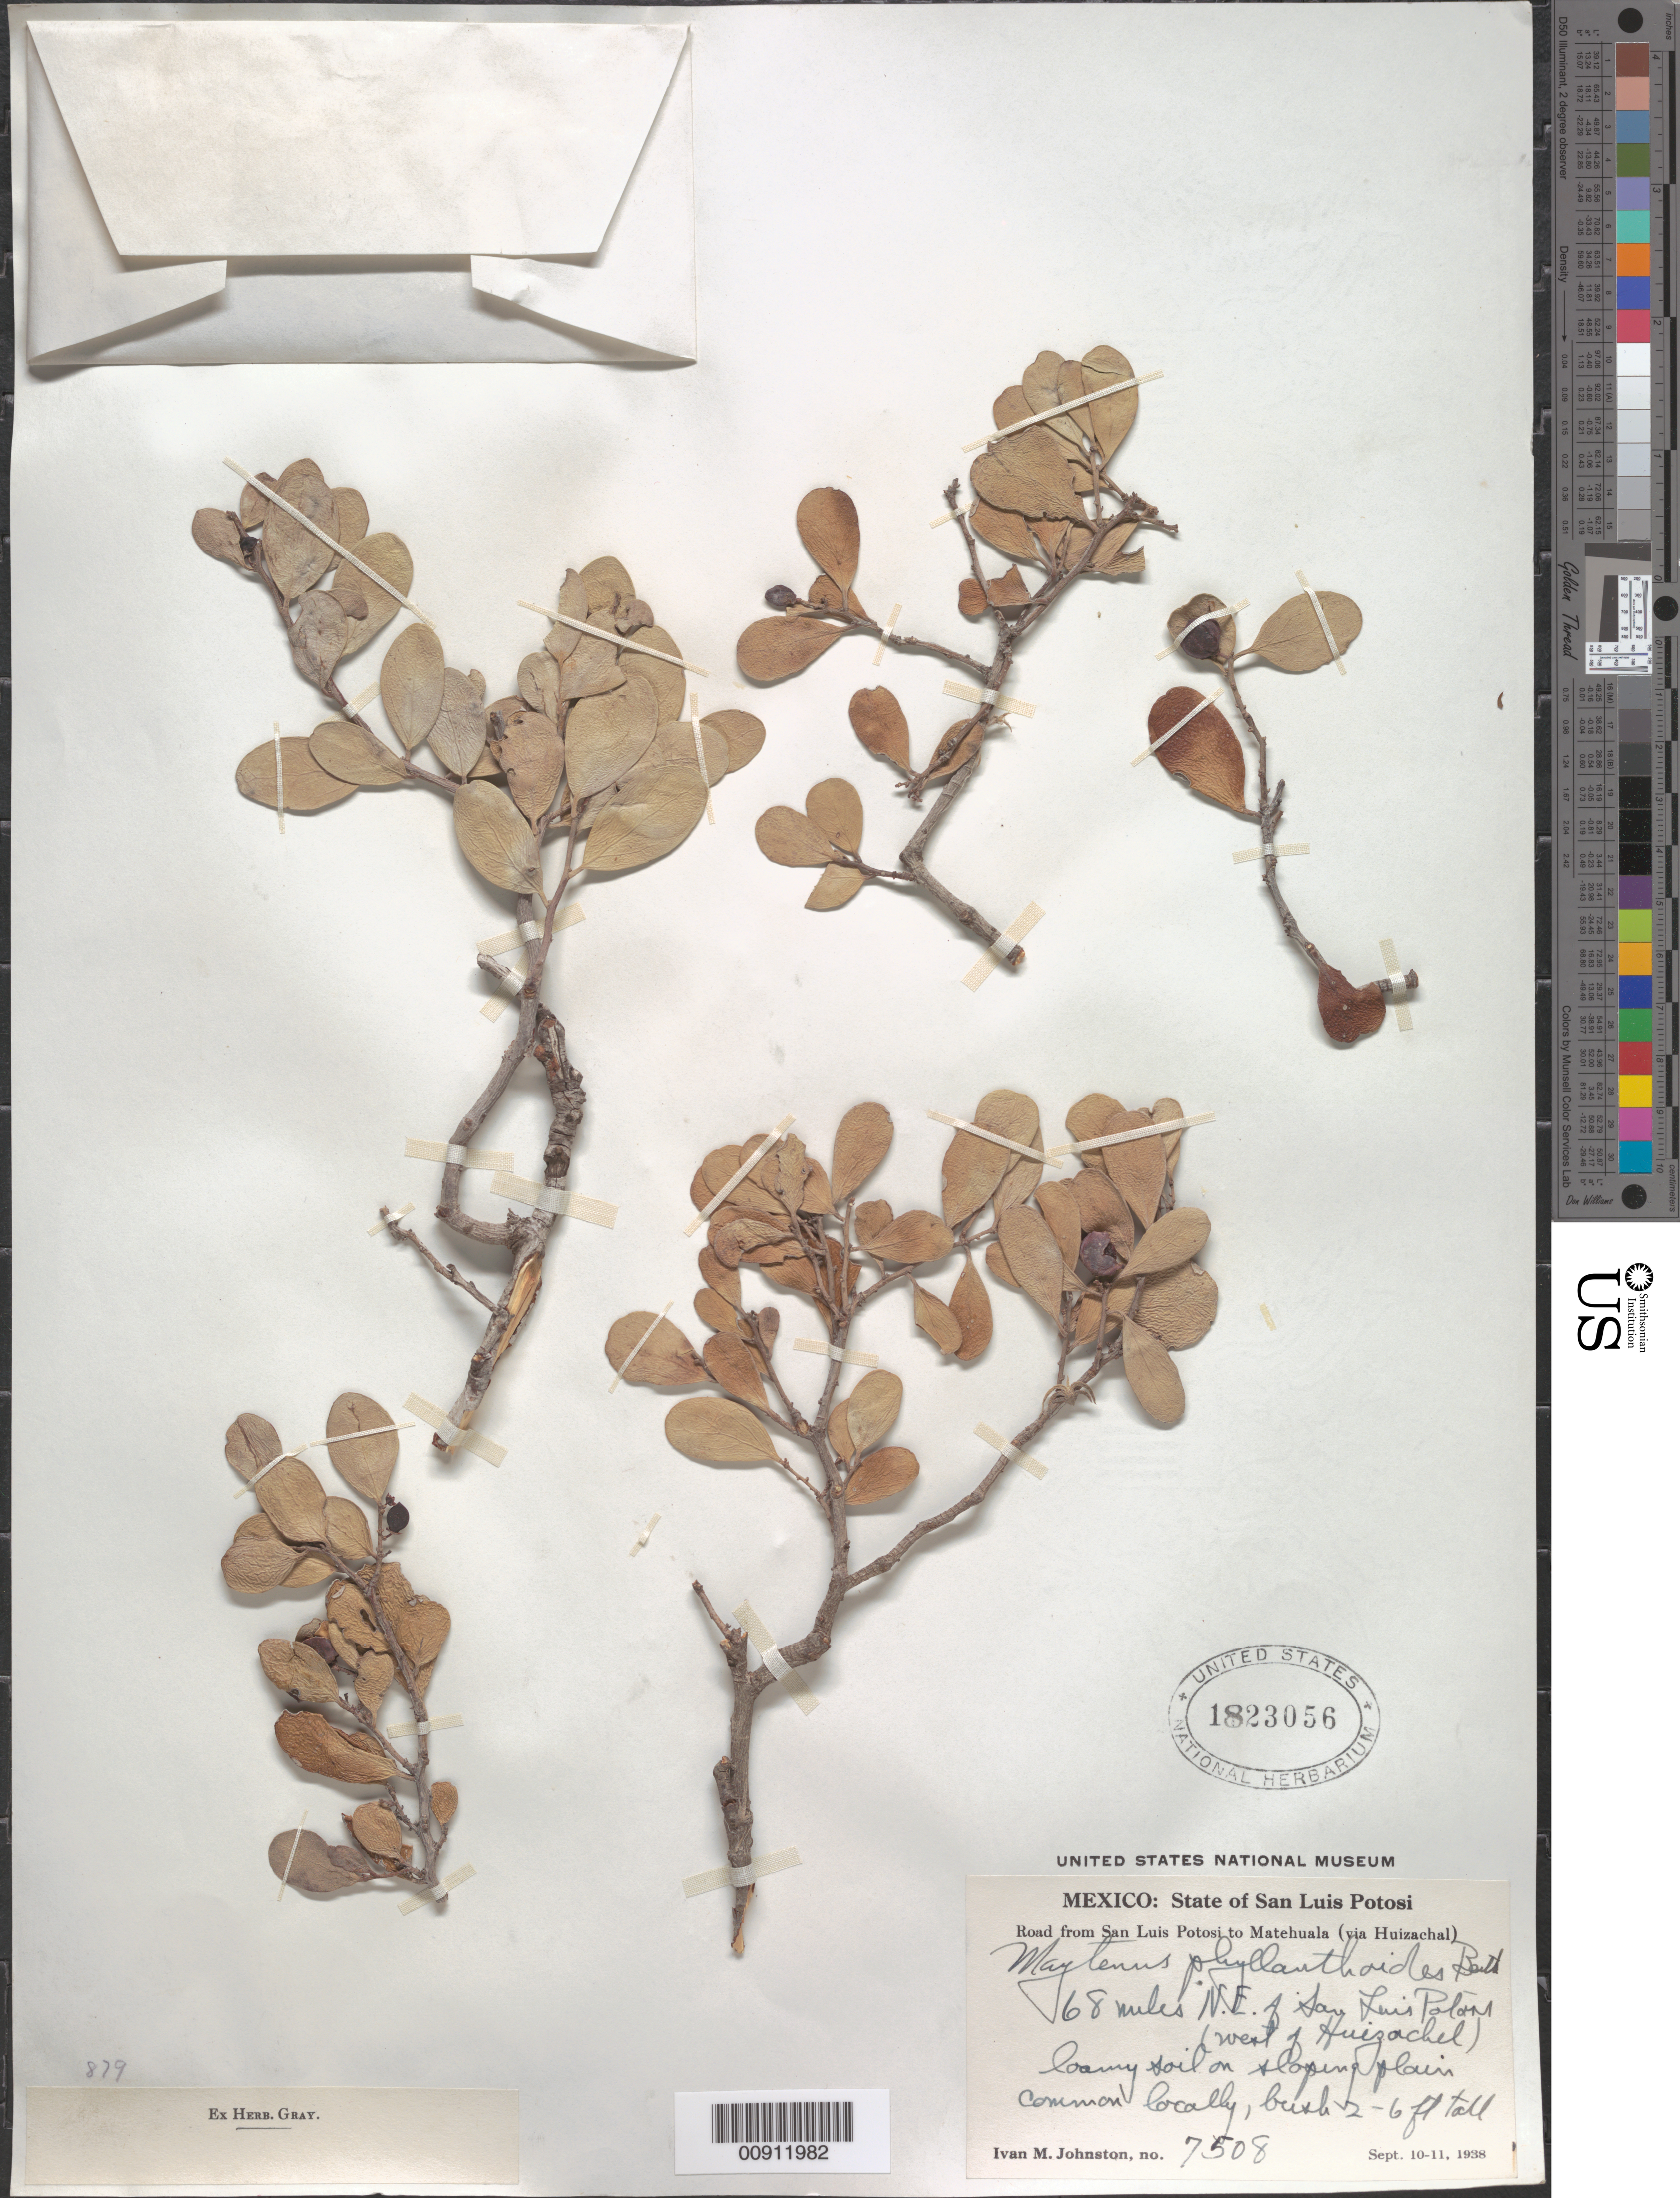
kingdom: Plantae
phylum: Tracheophyta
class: Magnoliopsida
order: Celastrales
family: Celastraceae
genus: Tricerma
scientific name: Tricerma phyllanthoides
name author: (Benth.) Lundell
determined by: Strong, Mark T., (BOT), Smithsonian Institution - National Museum of Natural History (UNITED STATES)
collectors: I.M. Johnston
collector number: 7508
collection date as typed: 10 Sep 1938 to 11 Sep 1938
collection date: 1938-09-10/1938-09-11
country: Mexico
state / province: San Luis Potosí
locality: Road from San Luis Potosí to Matehuala (via Huizachal): 68 miles N.E. of San Luis Potosí (west of Huizachal).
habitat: Loamy soil on sloping plain.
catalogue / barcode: US 1823056